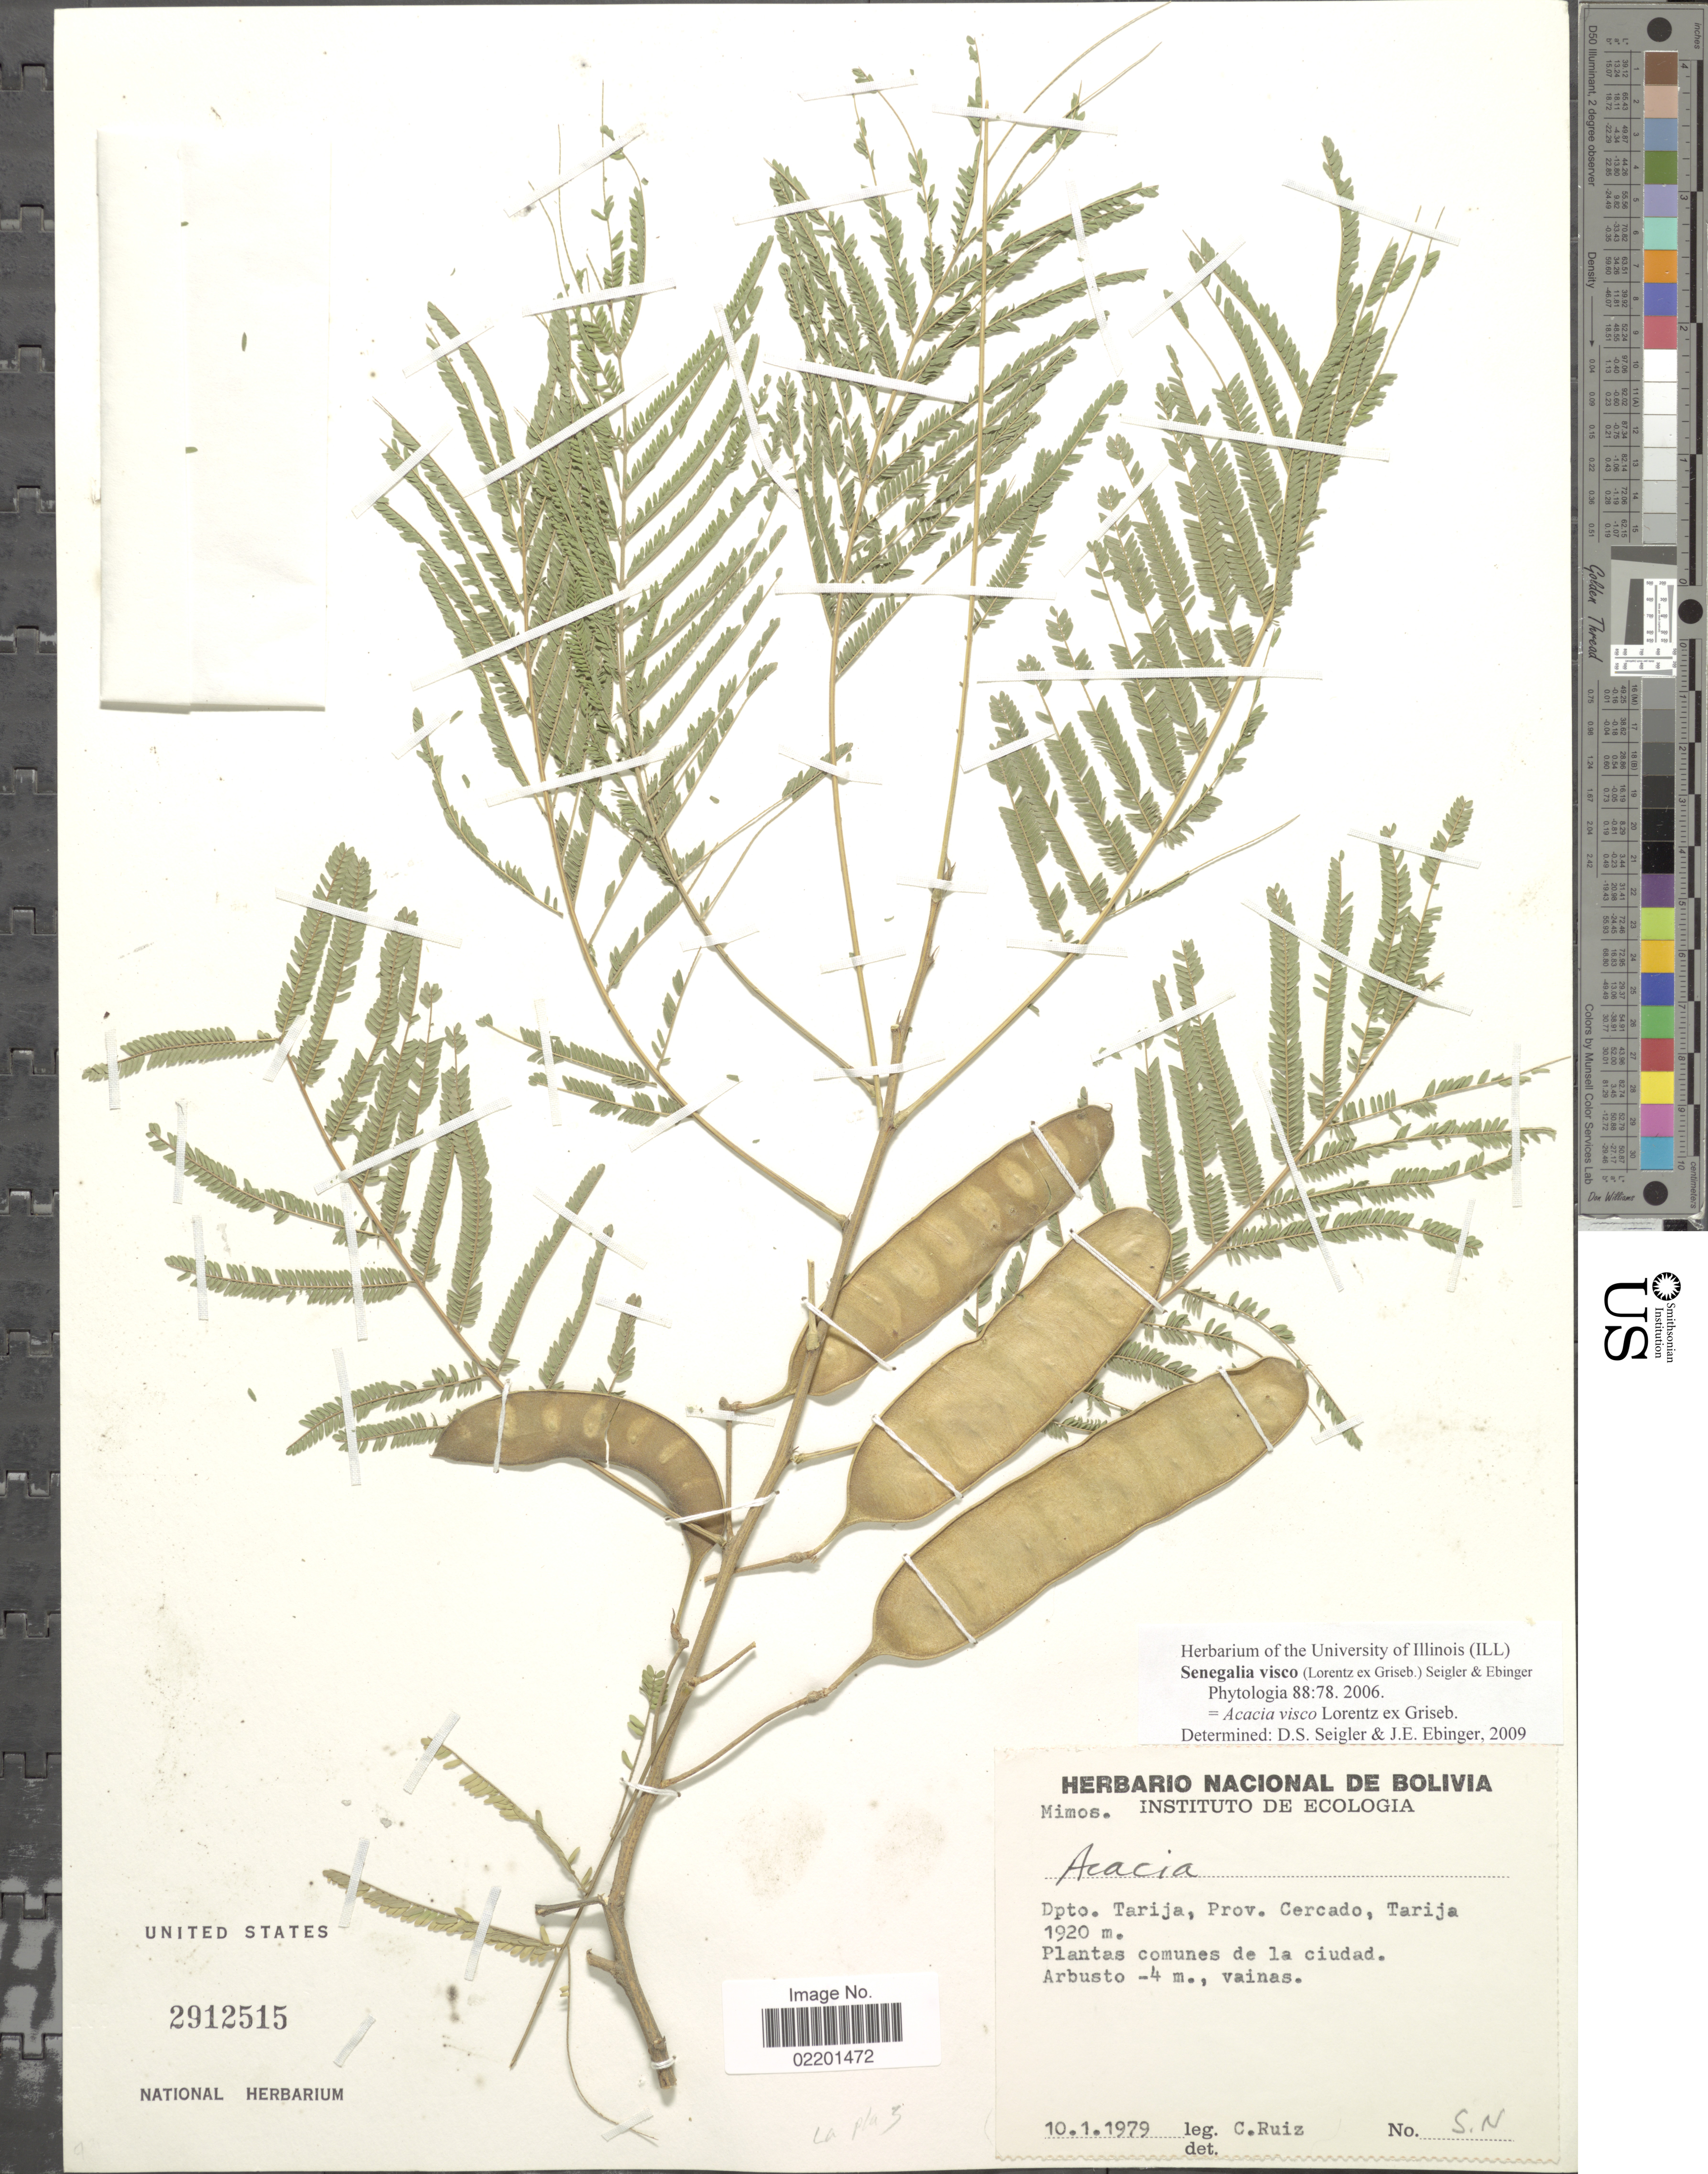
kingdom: Plantae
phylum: Tracheophyta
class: Magnoliopsida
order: Fabales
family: Fabaceae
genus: Parasenegalia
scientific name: Parasenegalia visco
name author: (Lorentz ex Griseb.) Seigler & Ebinger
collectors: C. Ruiz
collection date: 1979-01-10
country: Bolivia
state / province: Tarija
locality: Dpto. Tarija, Prov. Cercado, Tarija.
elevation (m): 1920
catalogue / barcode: US 2912515